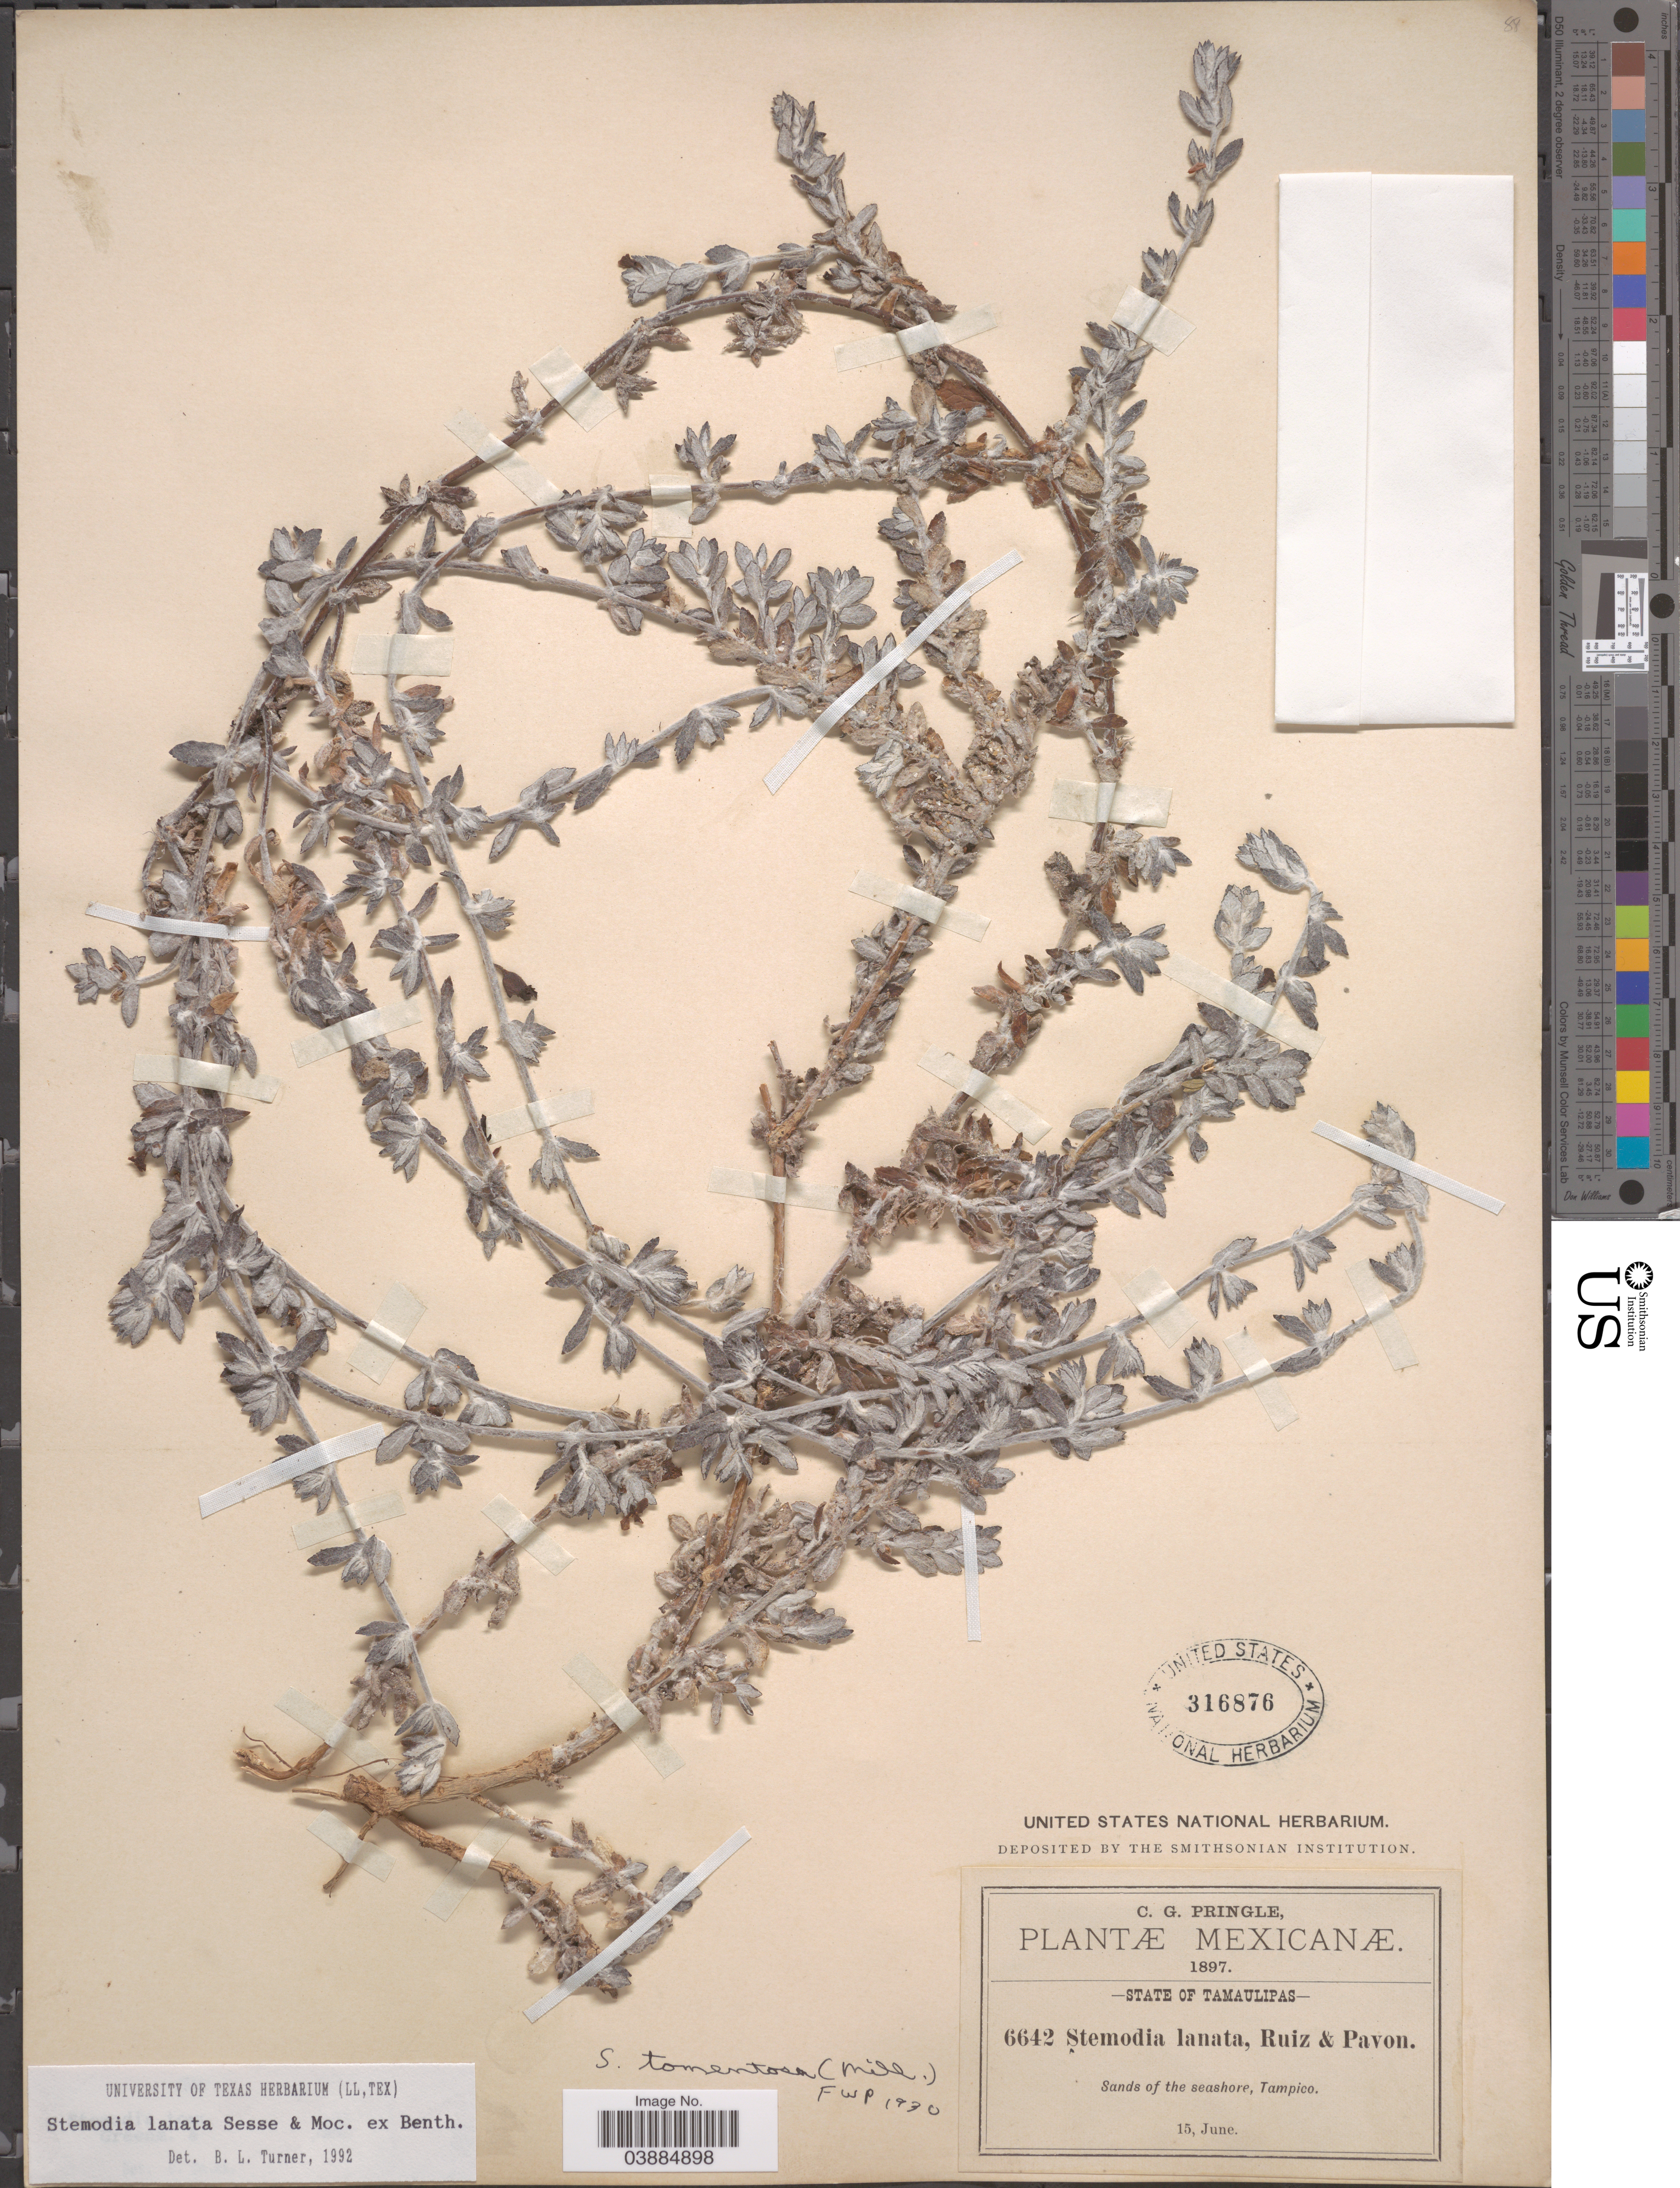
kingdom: Plantae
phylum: Tracheophyta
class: Magnoliopsida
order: Lamiales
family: Plantaginaceae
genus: Stemodia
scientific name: Stemodia lanata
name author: Sessé & Moc. ex Benth.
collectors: C. G. Pringle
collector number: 6642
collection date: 1897-06-15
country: Mexico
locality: Maxicanæ. Sands of the seashore, Tampico.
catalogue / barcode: US 316876